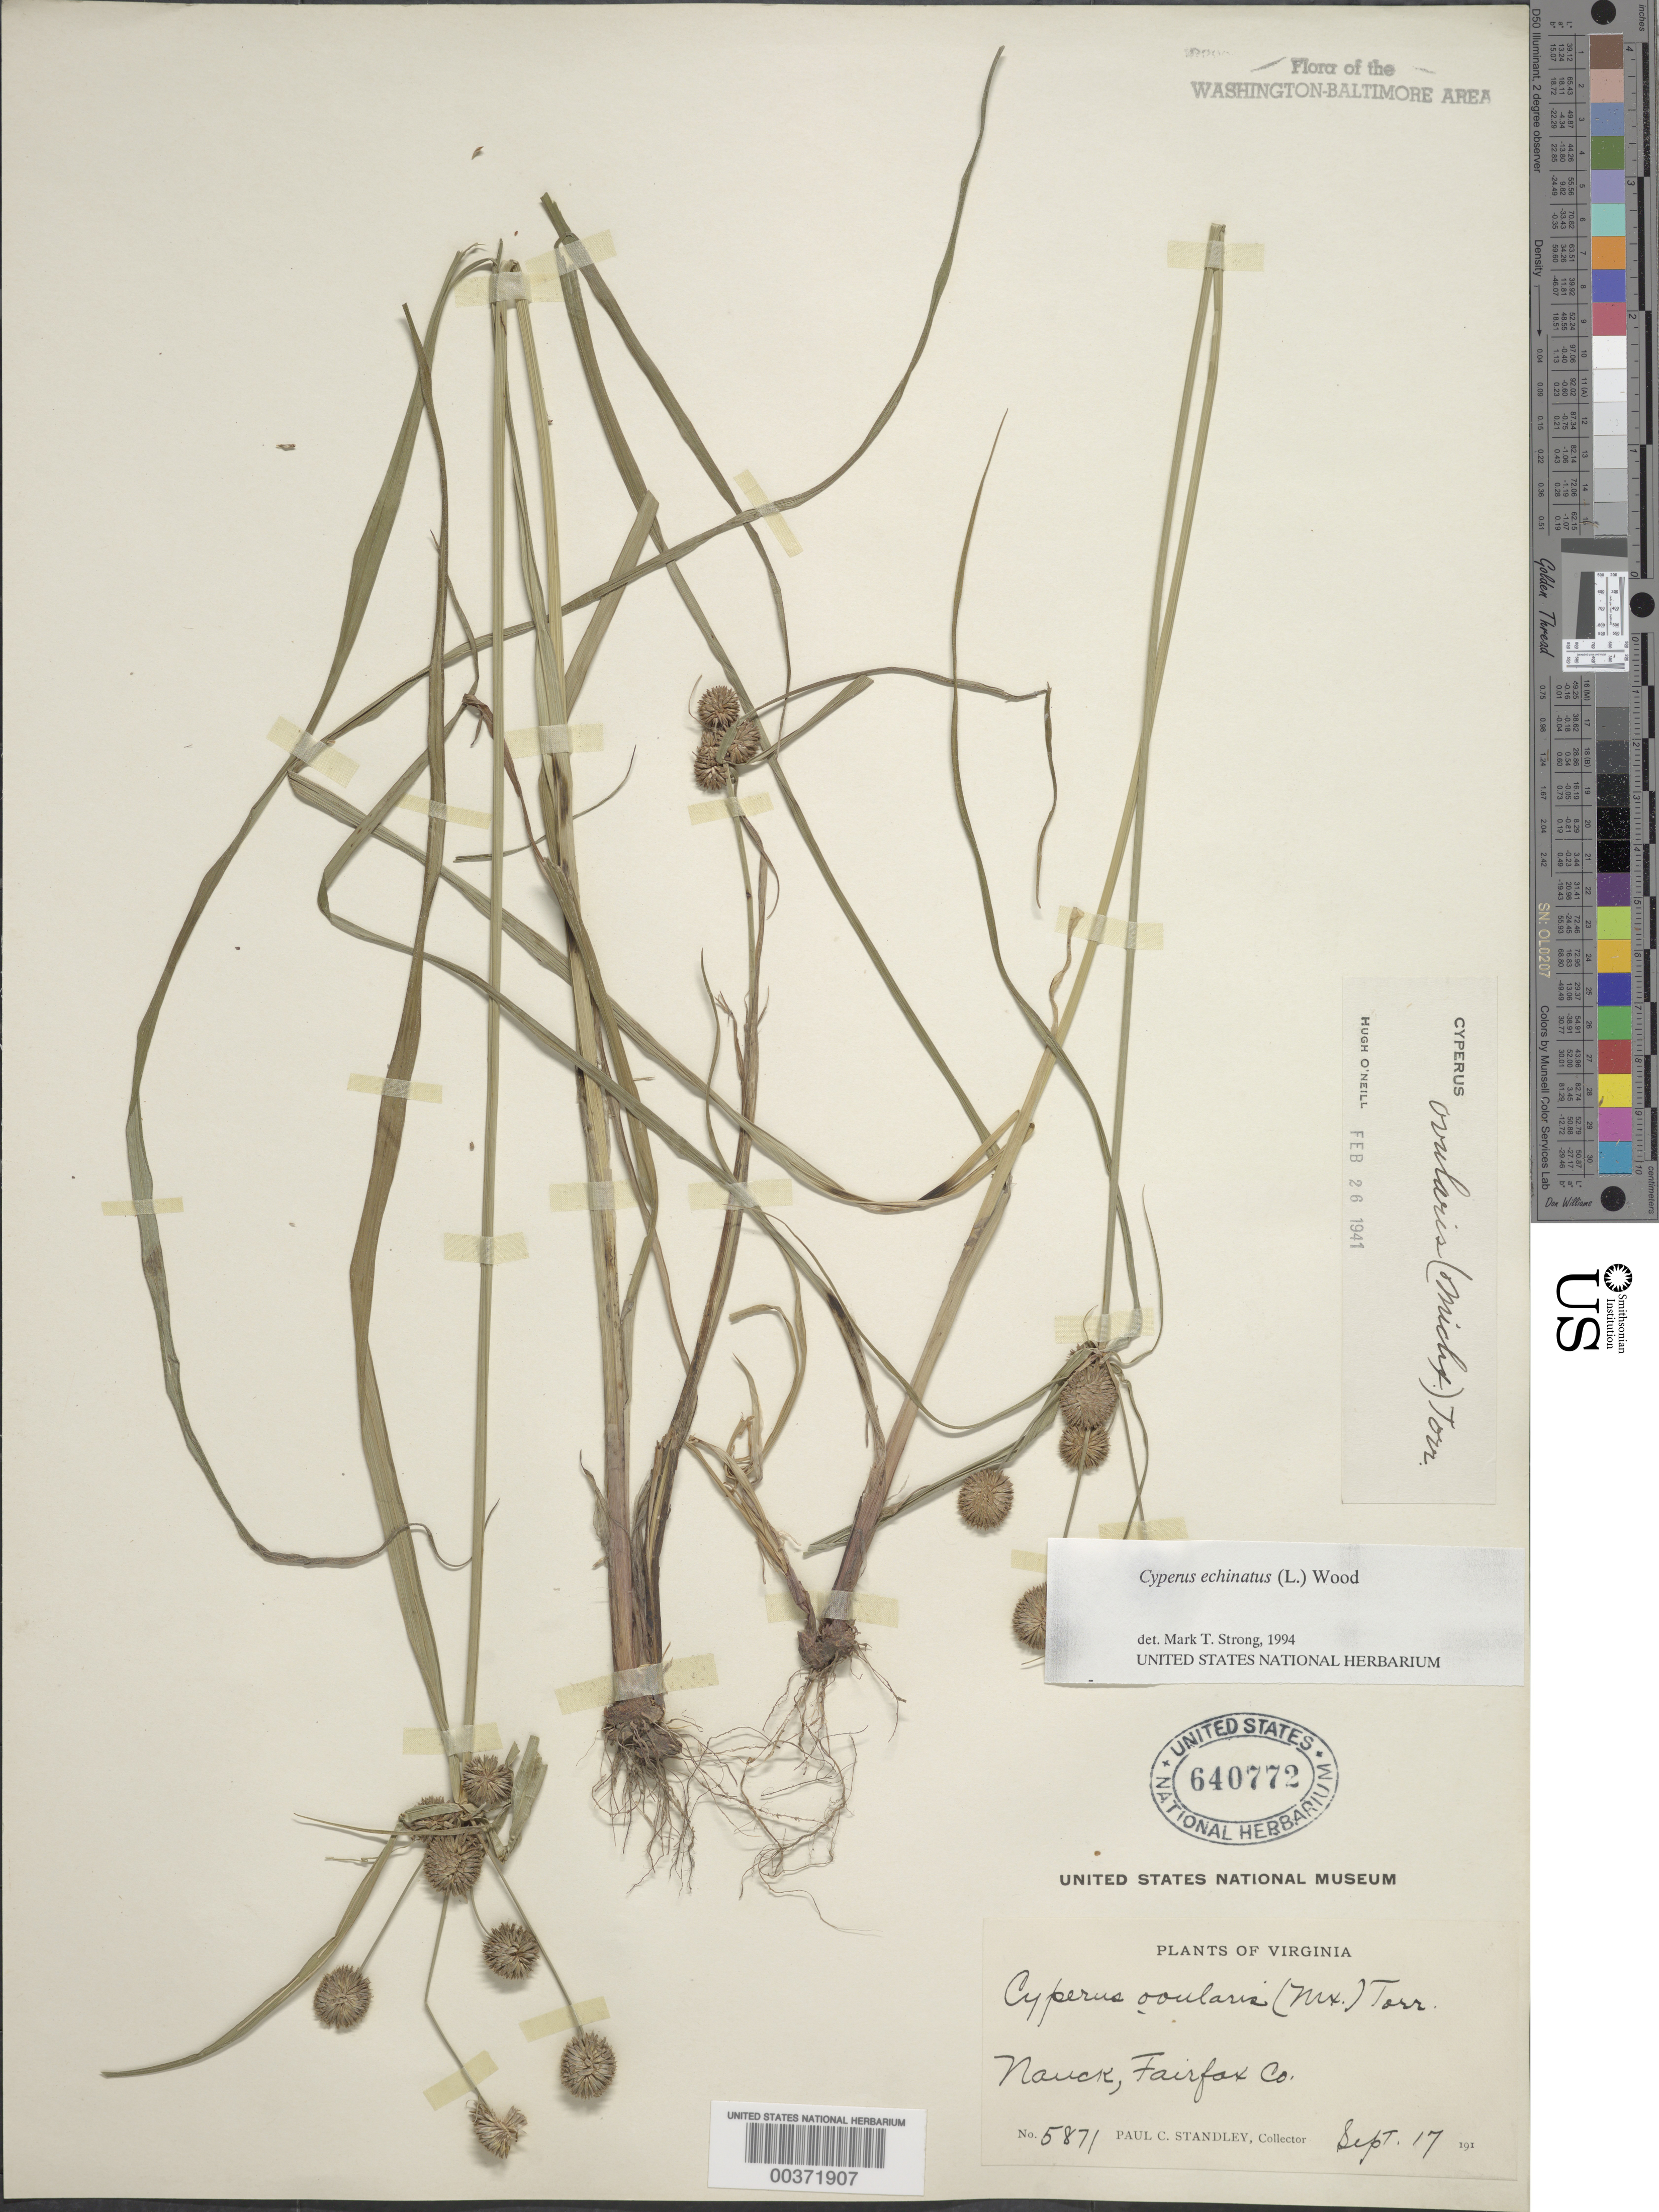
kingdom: Plantae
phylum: Tracheophyta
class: Liliopsida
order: Poales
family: Cyperaceae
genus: Cyperus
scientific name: Cyperus echinatus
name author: (L.) Alph. Wood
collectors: P. C. Standley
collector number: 5871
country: United States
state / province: Virginia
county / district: Arlington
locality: Nauck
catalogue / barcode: US 640772